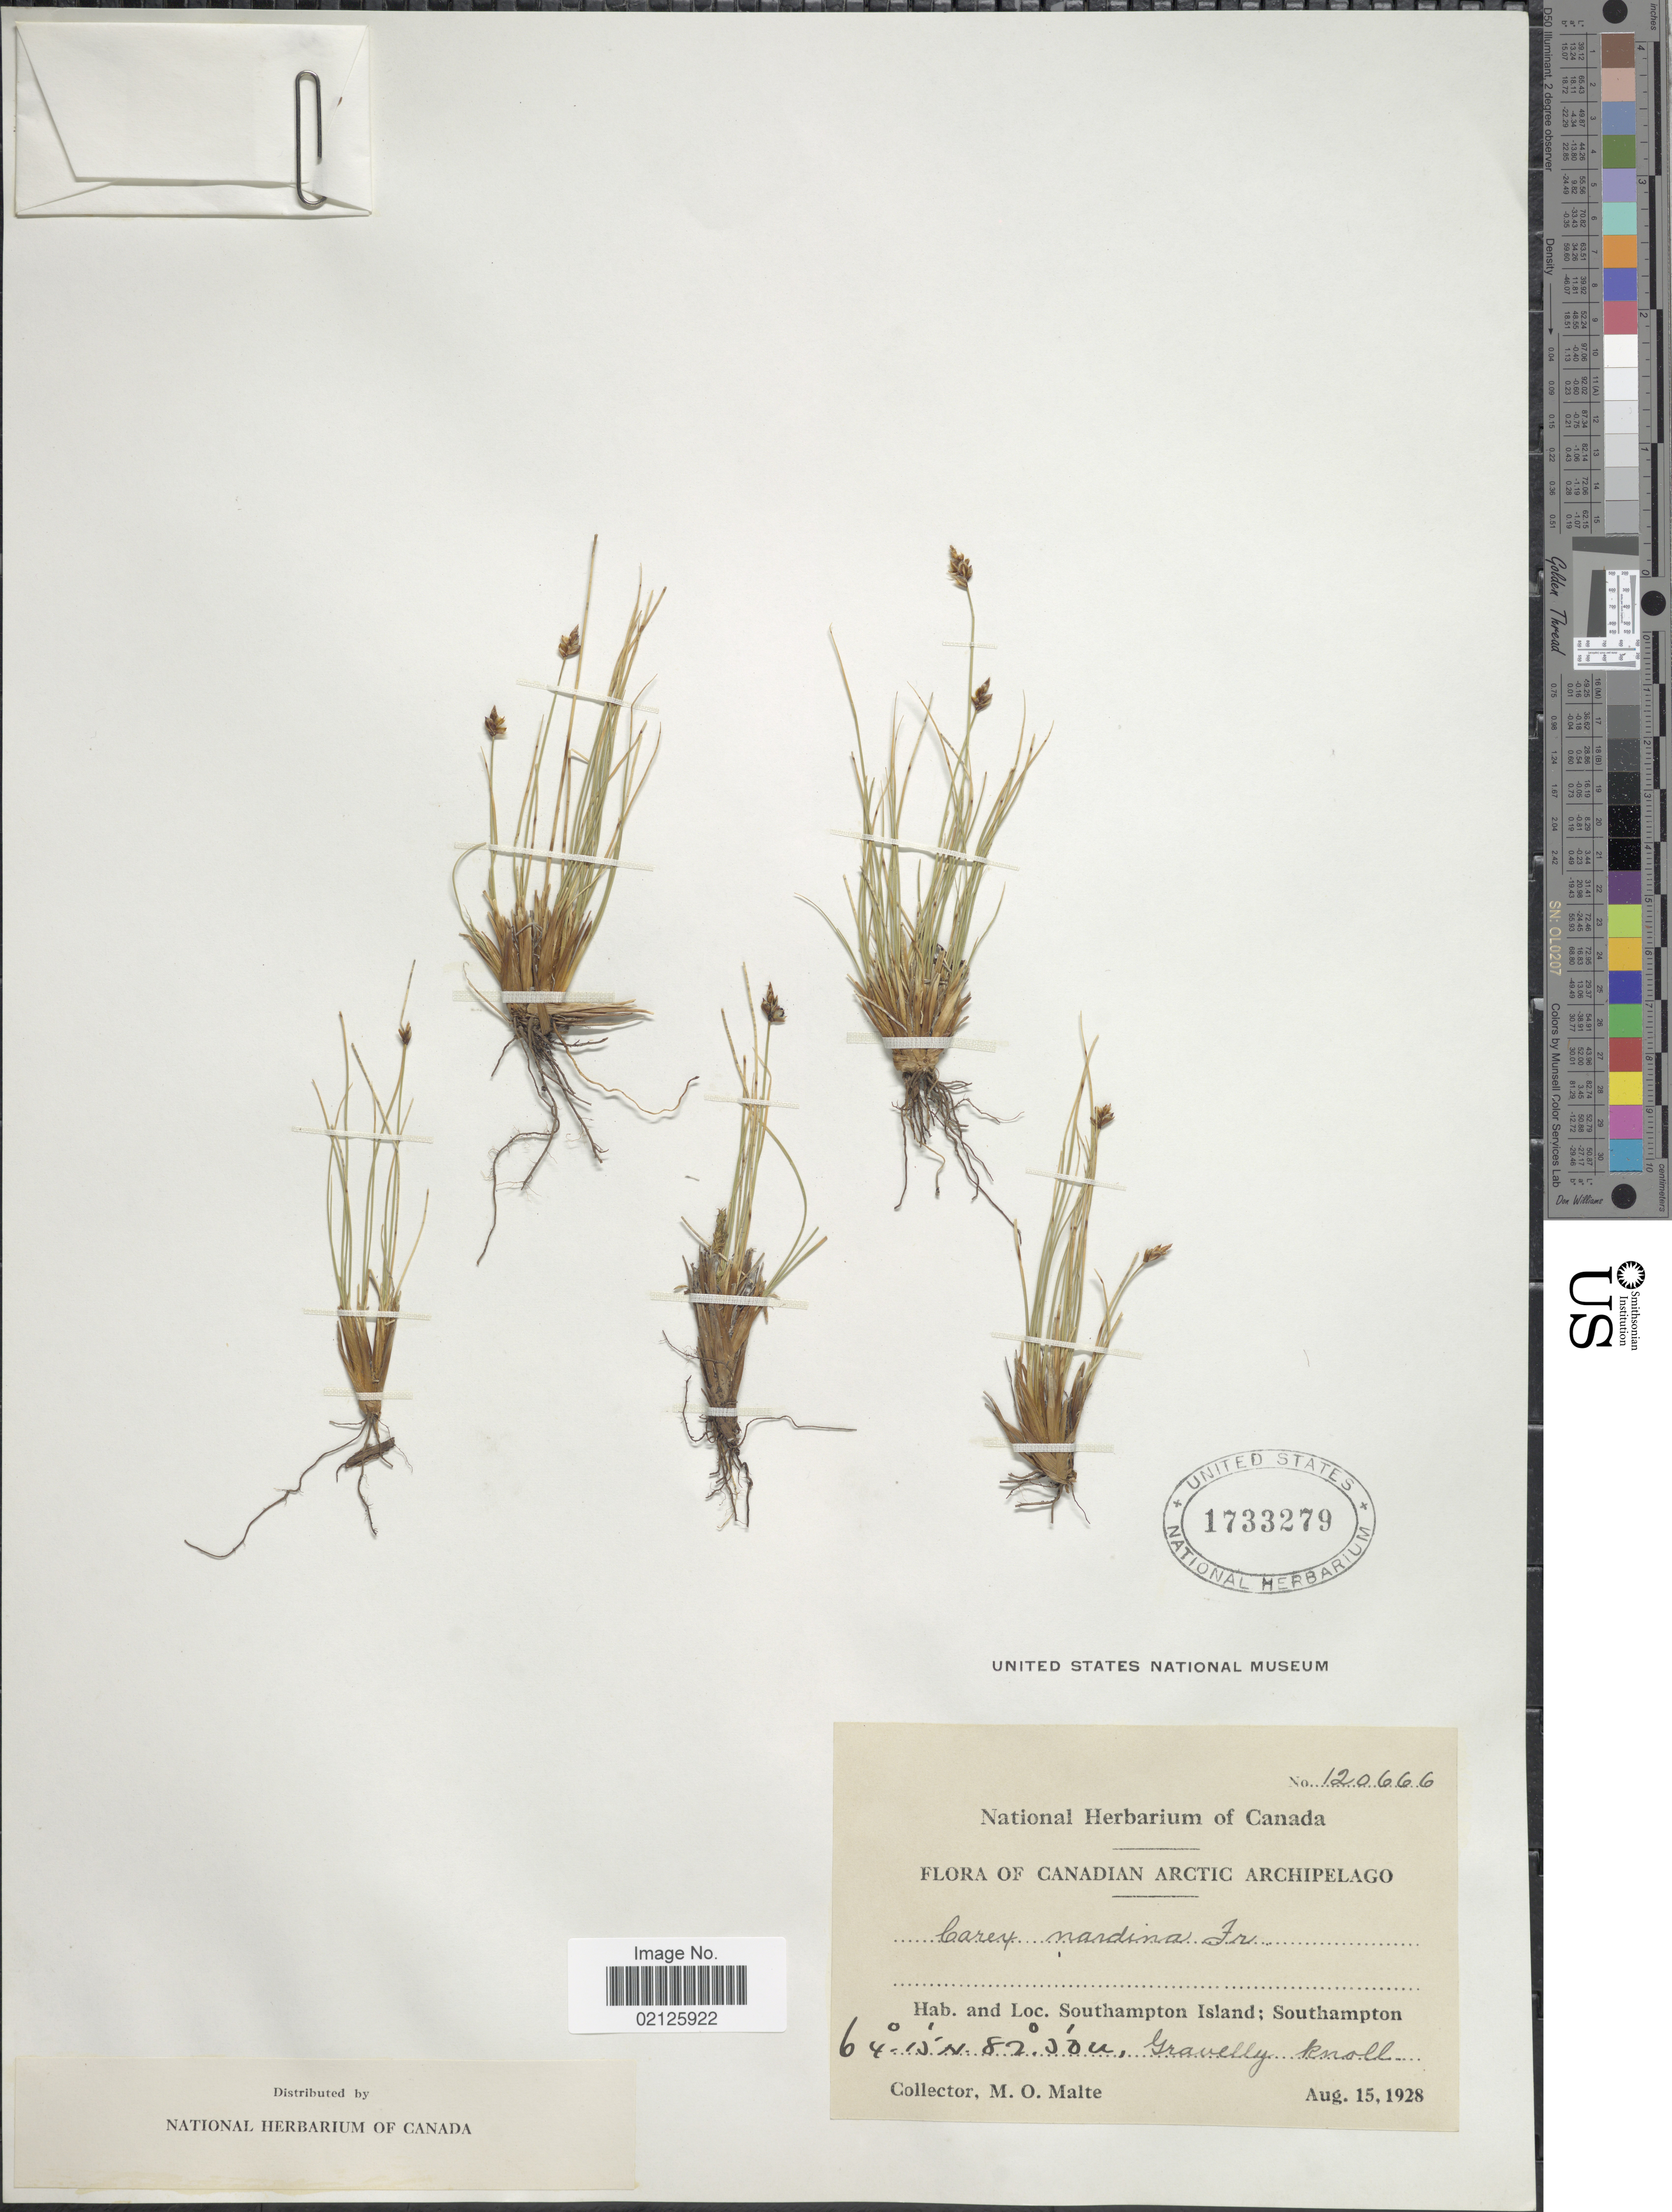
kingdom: Plantae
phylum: Tracheophyta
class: Liliopsida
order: Poales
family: Cyperaceae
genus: Carex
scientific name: Carex nardina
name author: (Hornem.) Fr.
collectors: M. O. Malte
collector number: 12066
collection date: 1928-08-15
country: Canada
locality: Canada Arctic Archipelago, Southampton Island; Southampton, Gravelly knoll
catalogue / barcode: US 1733279